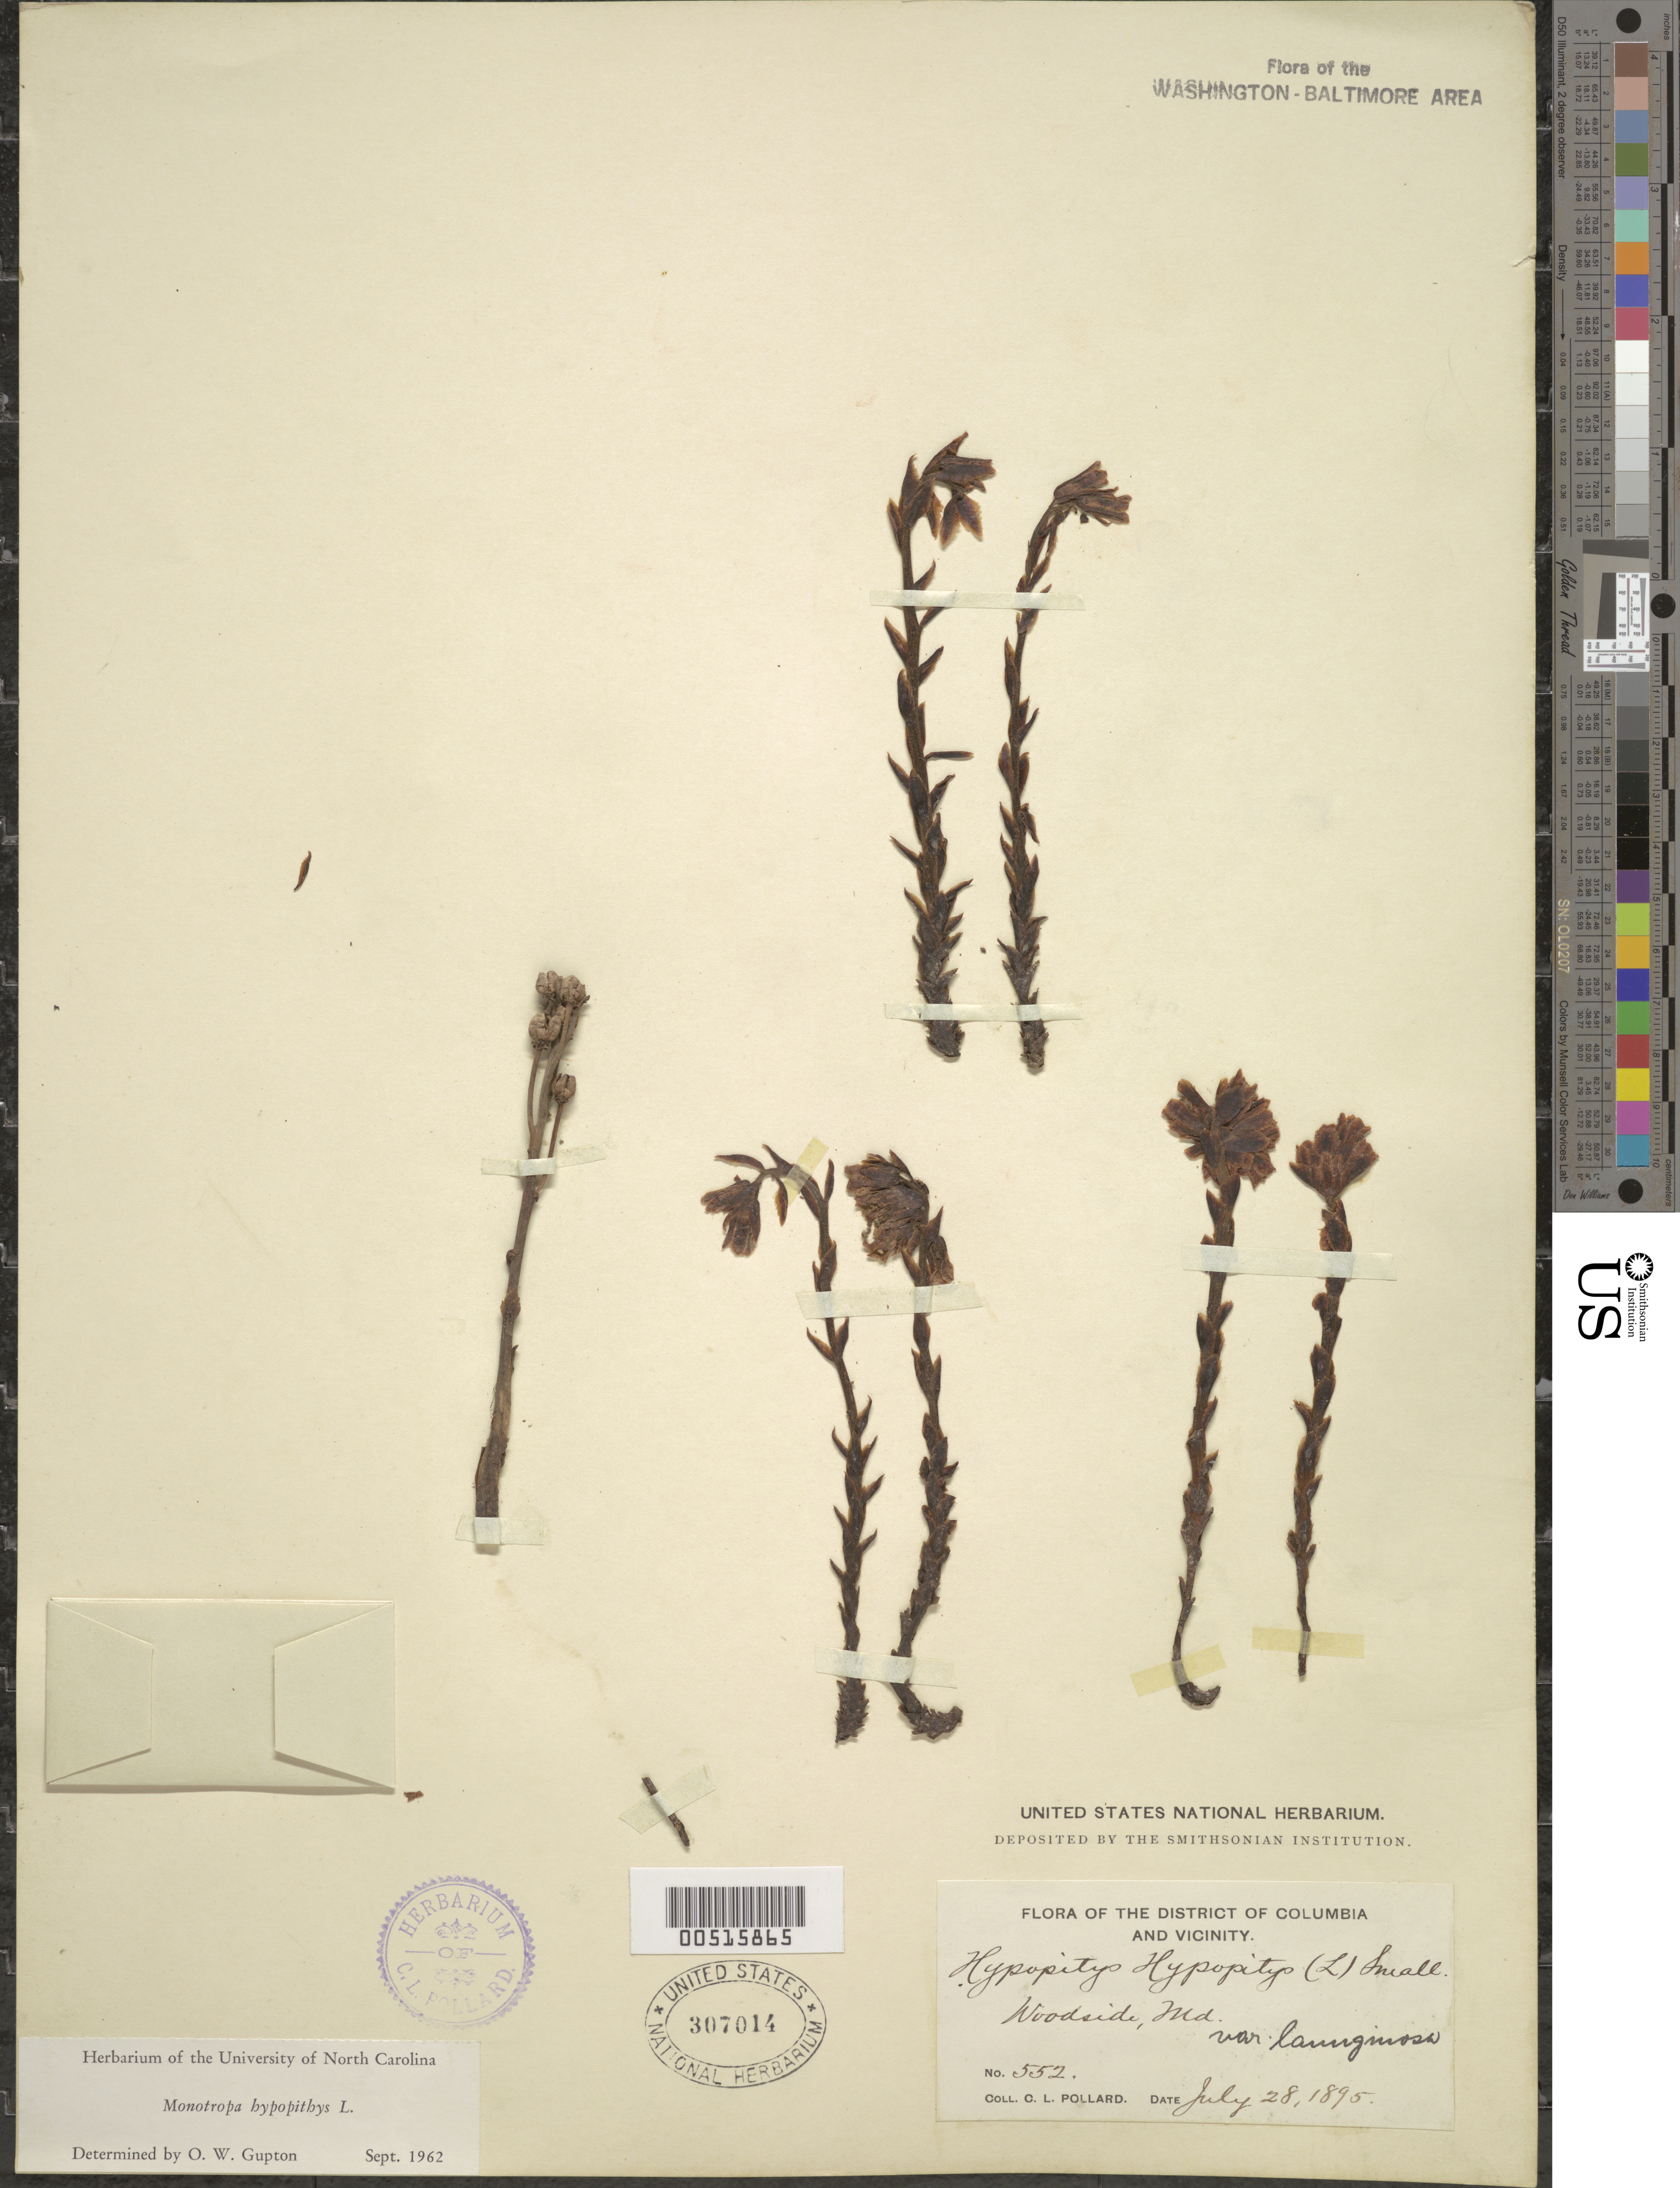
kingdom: Plantae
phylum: Tracheophyta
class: Magnoliopsida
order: Ericales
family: Ericaceae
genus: Hypopitys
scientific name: Hypopitys monotropa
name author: Crantz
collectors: C. L. Pollard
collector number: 552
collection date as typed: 28 Jul 1895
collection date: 1895-07-28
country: United States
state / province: Maryland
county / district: Montgomery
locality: Woodside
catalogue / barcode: US 307014